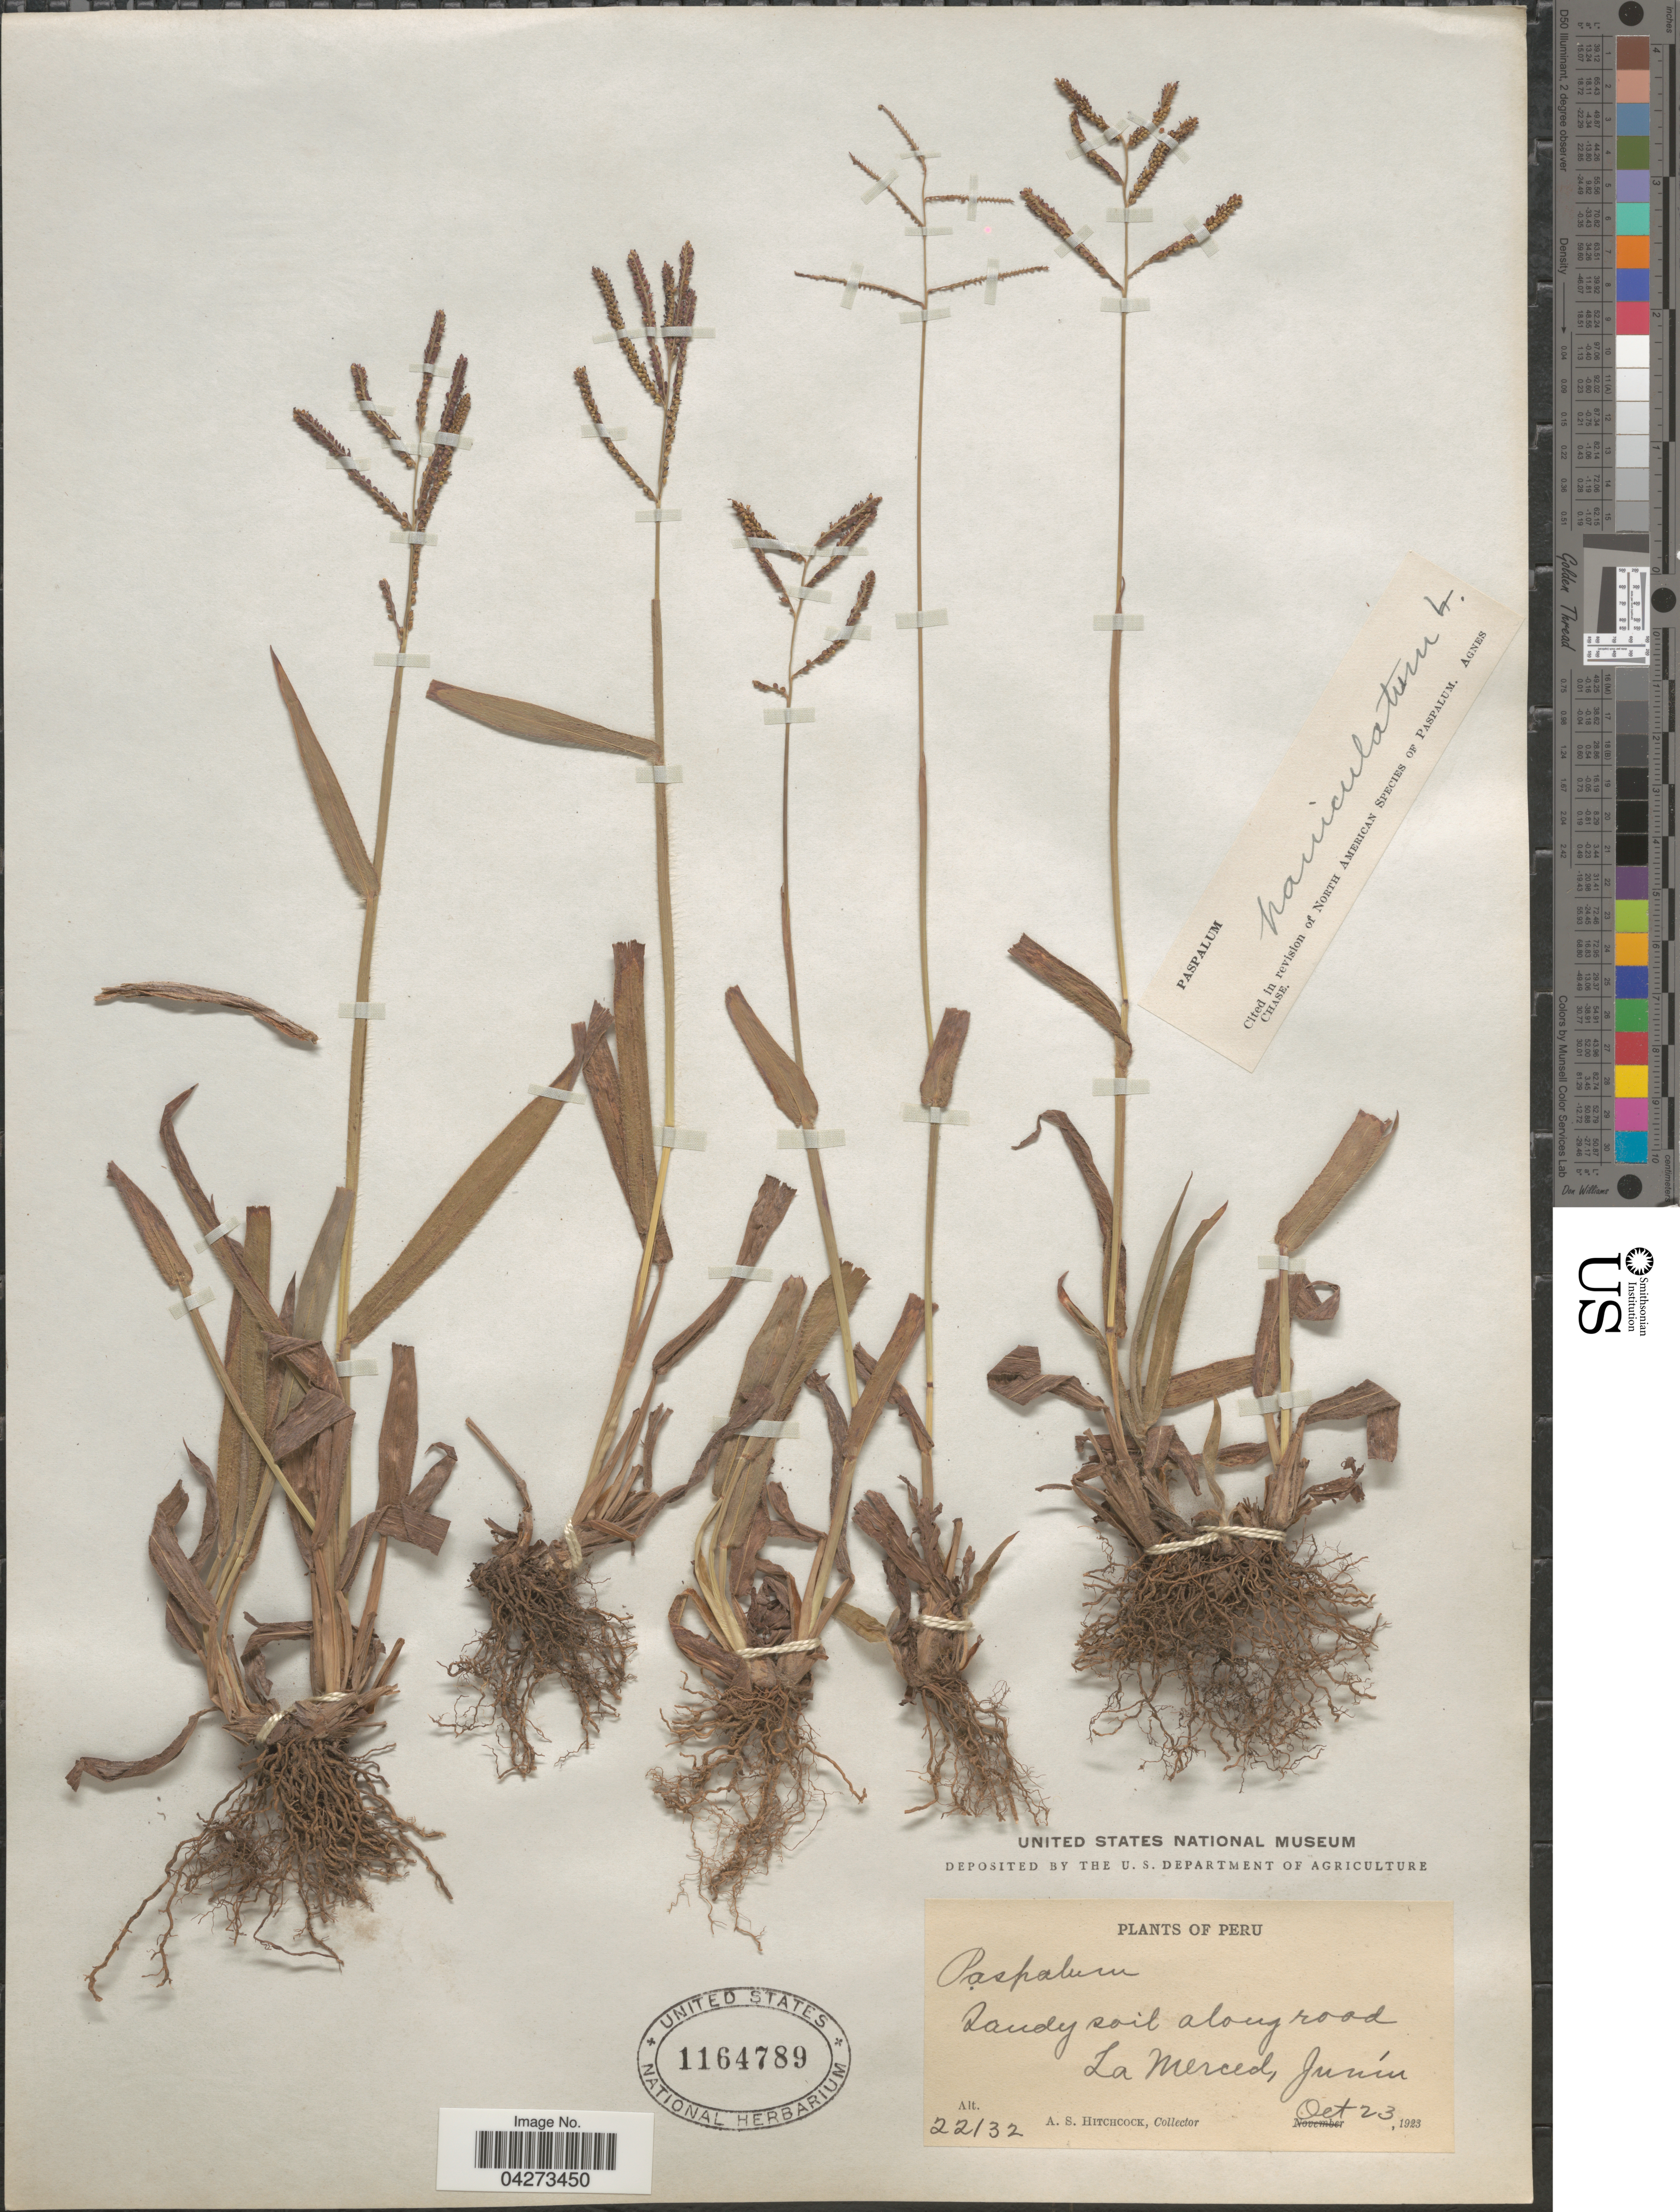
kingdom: Plantae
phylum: Tracheophyta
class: Liliopsida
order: Poales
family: Poaceae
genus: Paspalum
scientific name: Paspalum paniculatum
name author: L.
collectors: A. S. Hitchcock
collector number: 22132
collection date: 1923-10-23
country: Peru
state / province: Junín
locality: La Merced.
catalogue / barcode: US 1164789